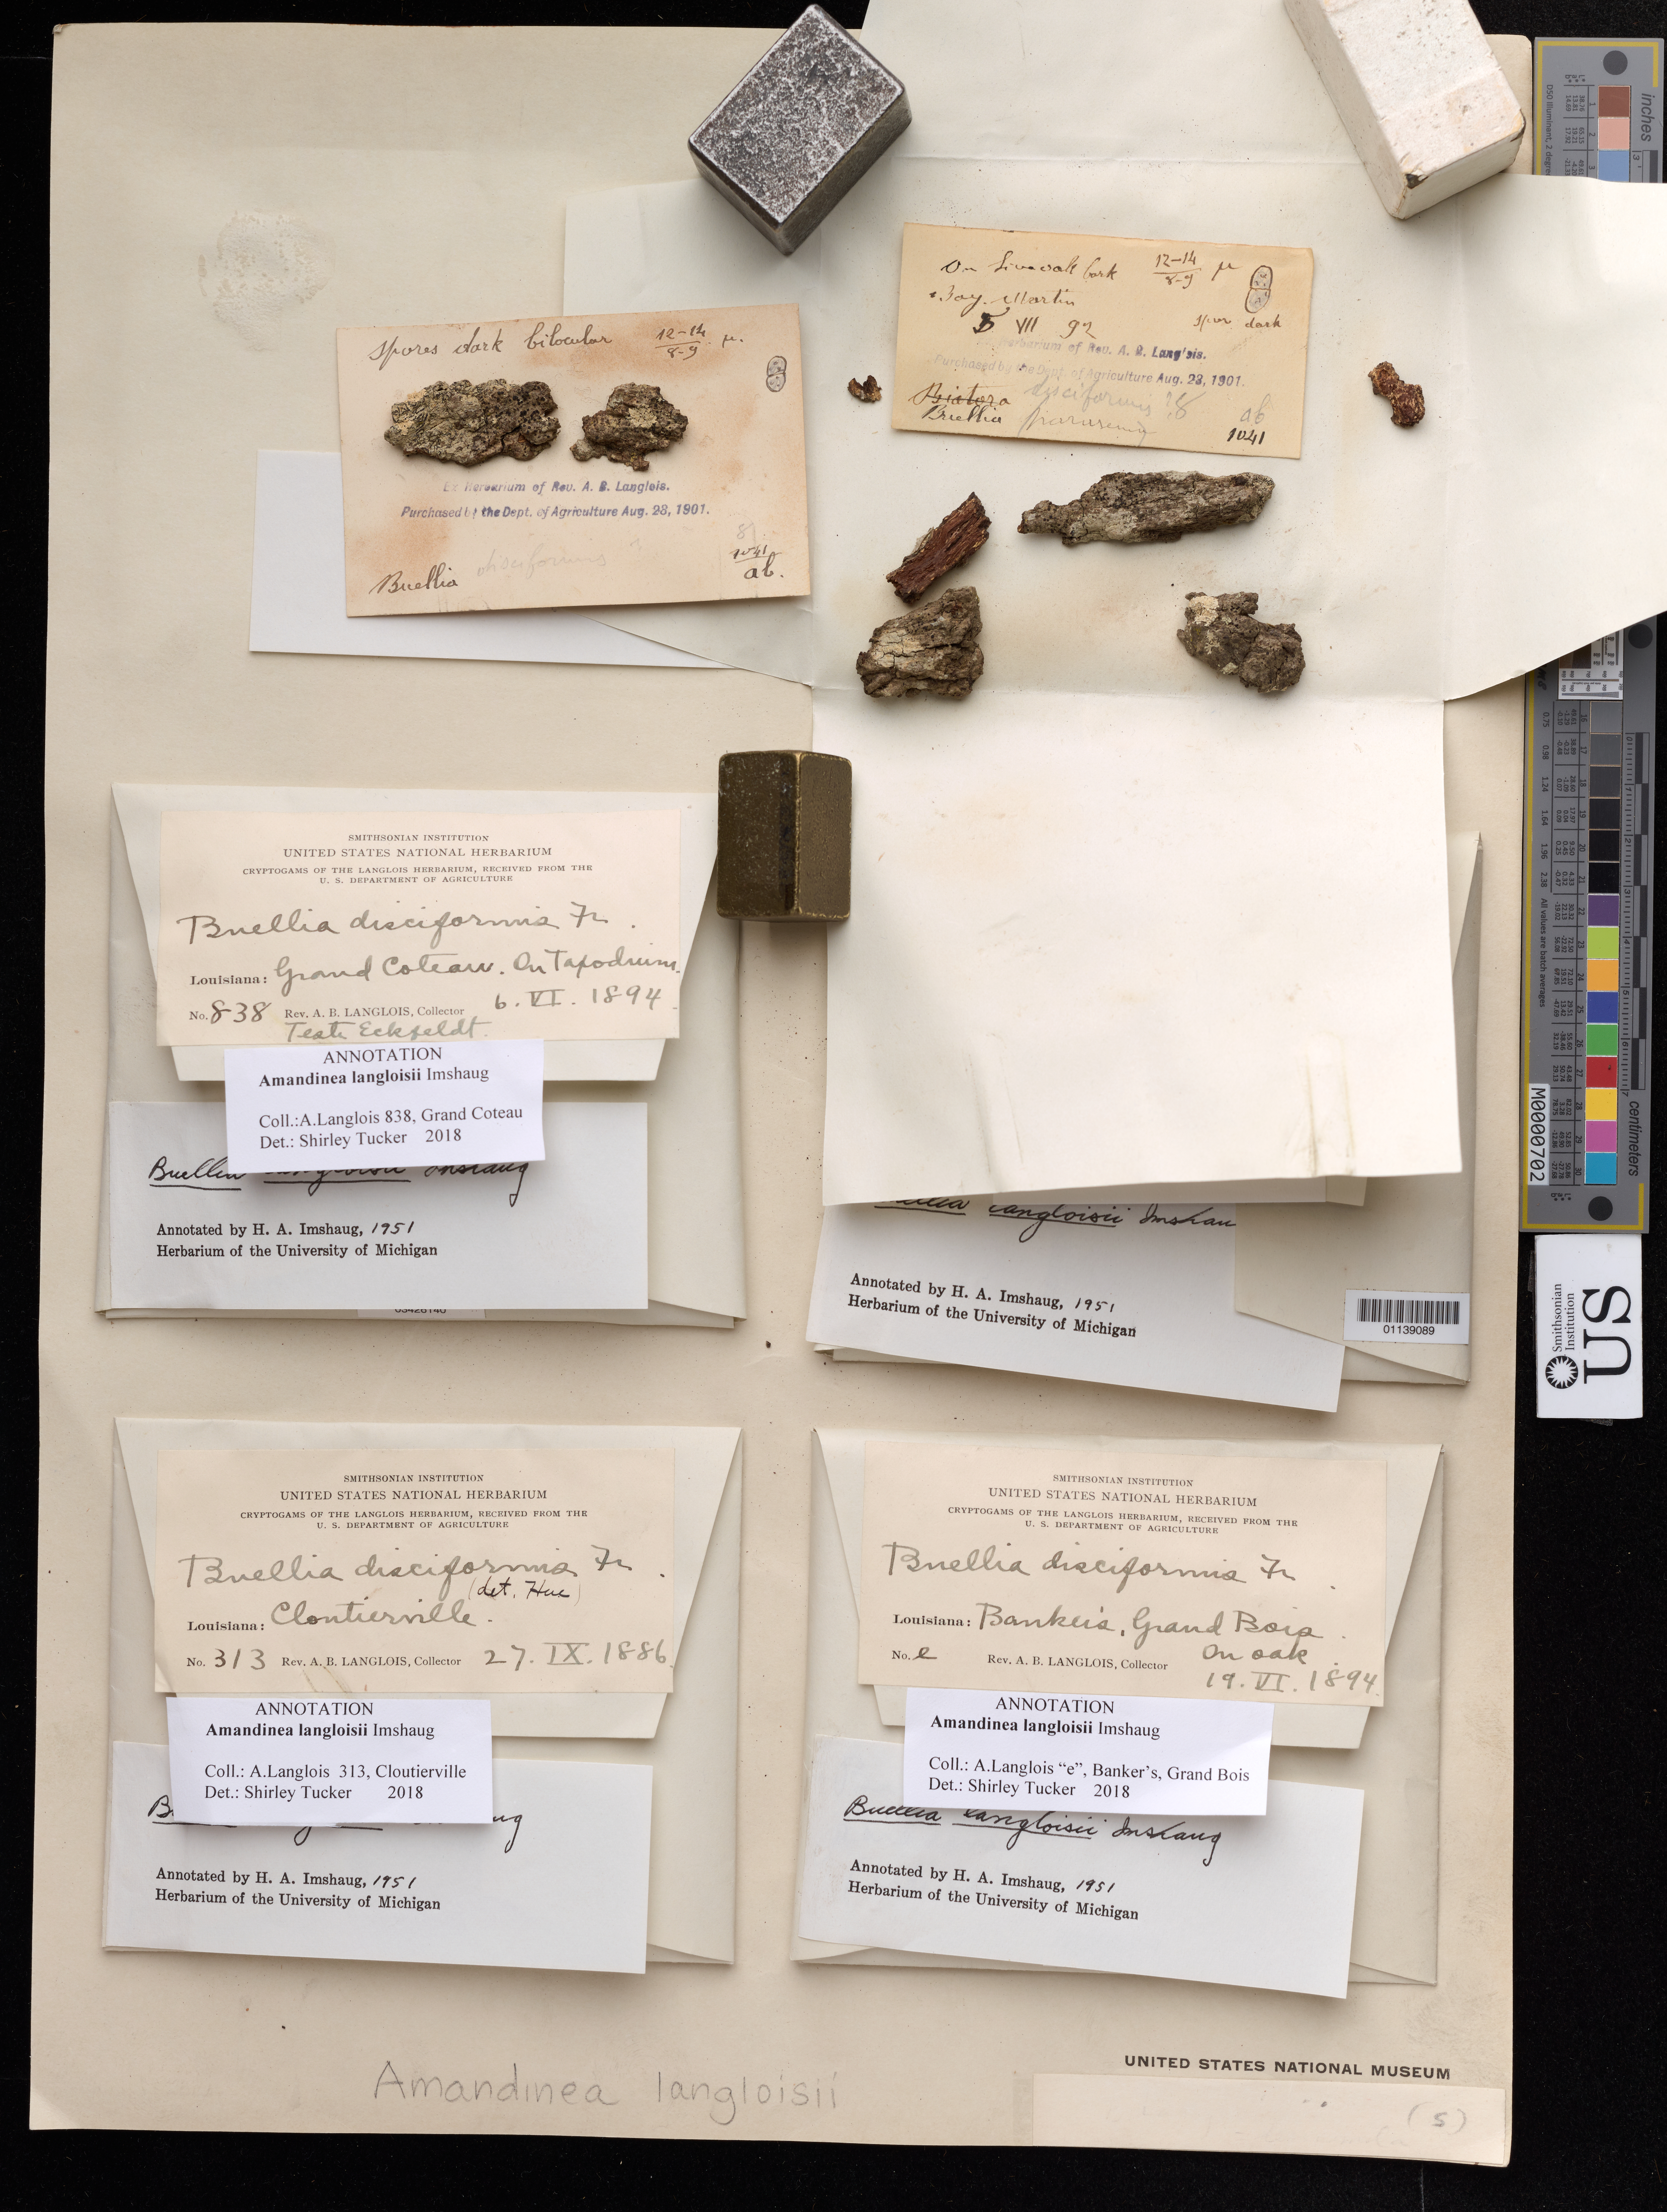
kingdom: Fungi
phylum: Ascomycota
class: Lecanoromycetes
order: Caliciales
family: Caliciaceae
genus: Amandinea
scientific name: Amandinea langloisii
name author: Imshaug ex Marbach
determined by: Tucker, S. C.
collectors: A. B. Langlois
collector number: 1041ab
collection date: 1892-07-05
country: United States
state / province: Louisiana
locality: Bayon Martin